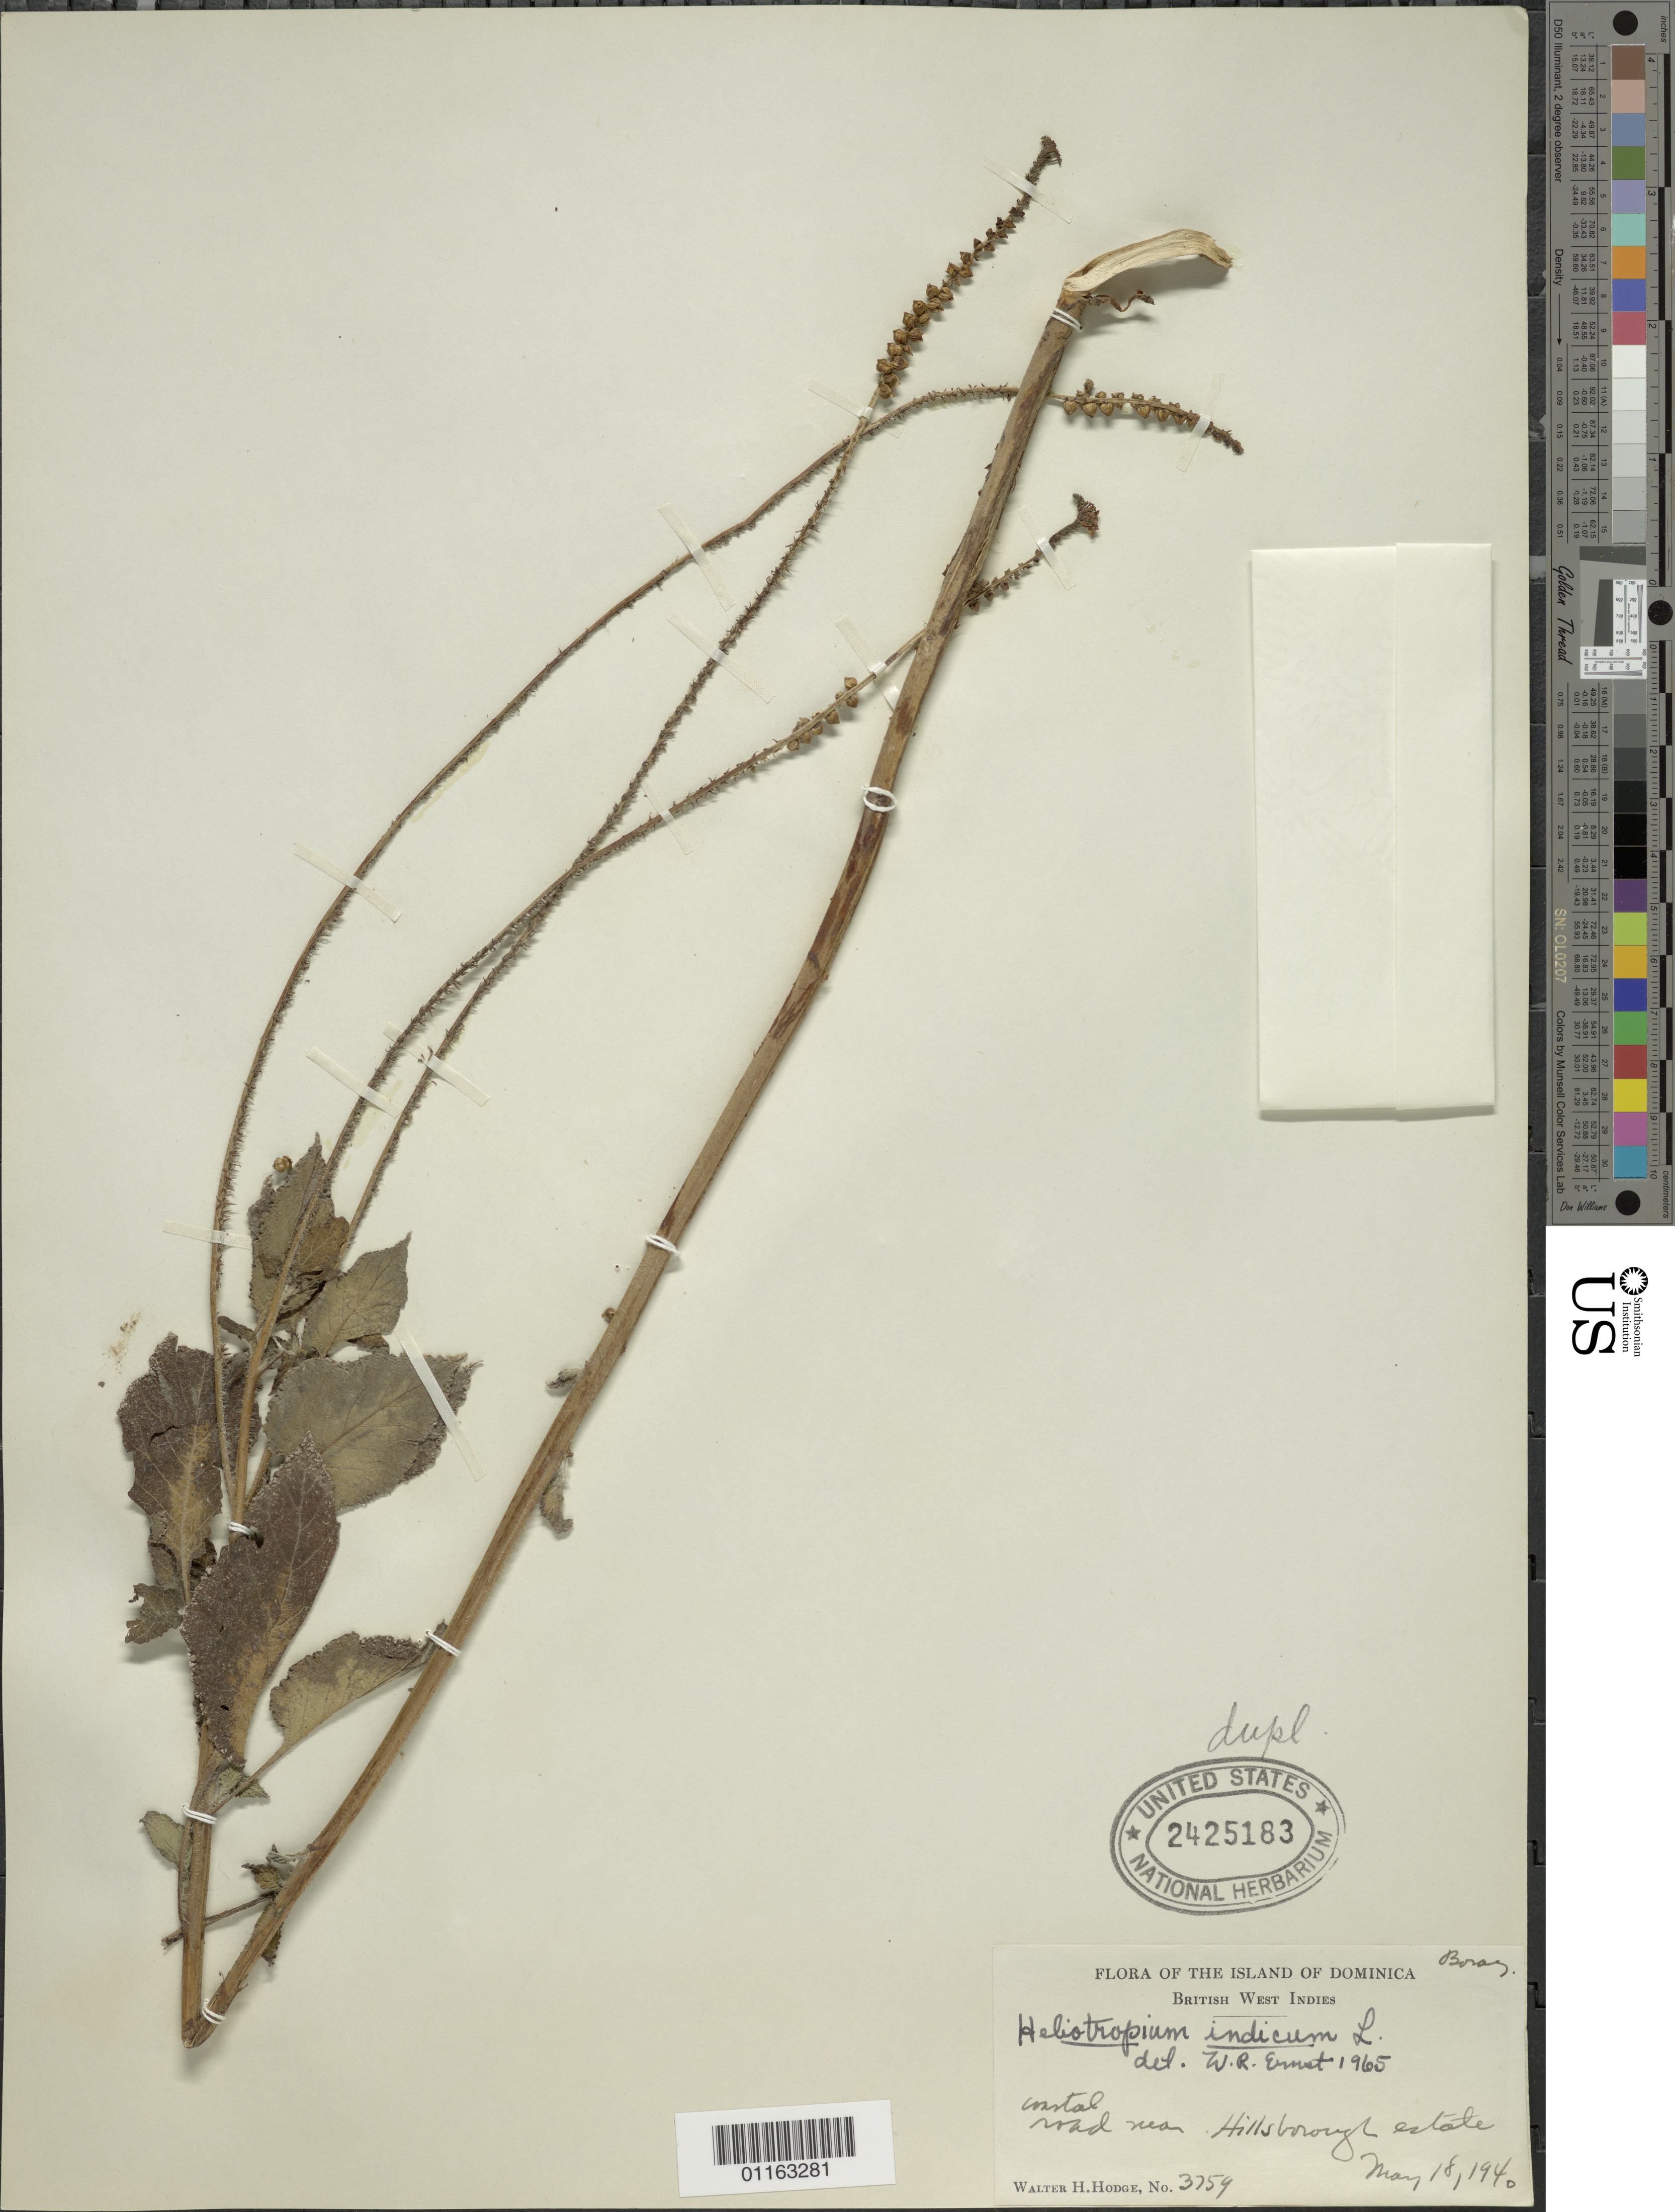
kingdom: Plantae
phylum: Tracheophyta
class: Magnoliopsida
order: Boraginales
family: Heliotropiaceae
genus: Heliotropium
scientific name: Heliotropium indicum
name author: L.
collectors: W. Hodge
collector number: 3759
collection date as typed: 18 May 1940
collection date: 1940-05-18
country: Dominica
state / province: St. Joseph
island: Dominica I.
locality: Coastal rd. near Hillsborough Estate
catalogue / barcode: US 2425183